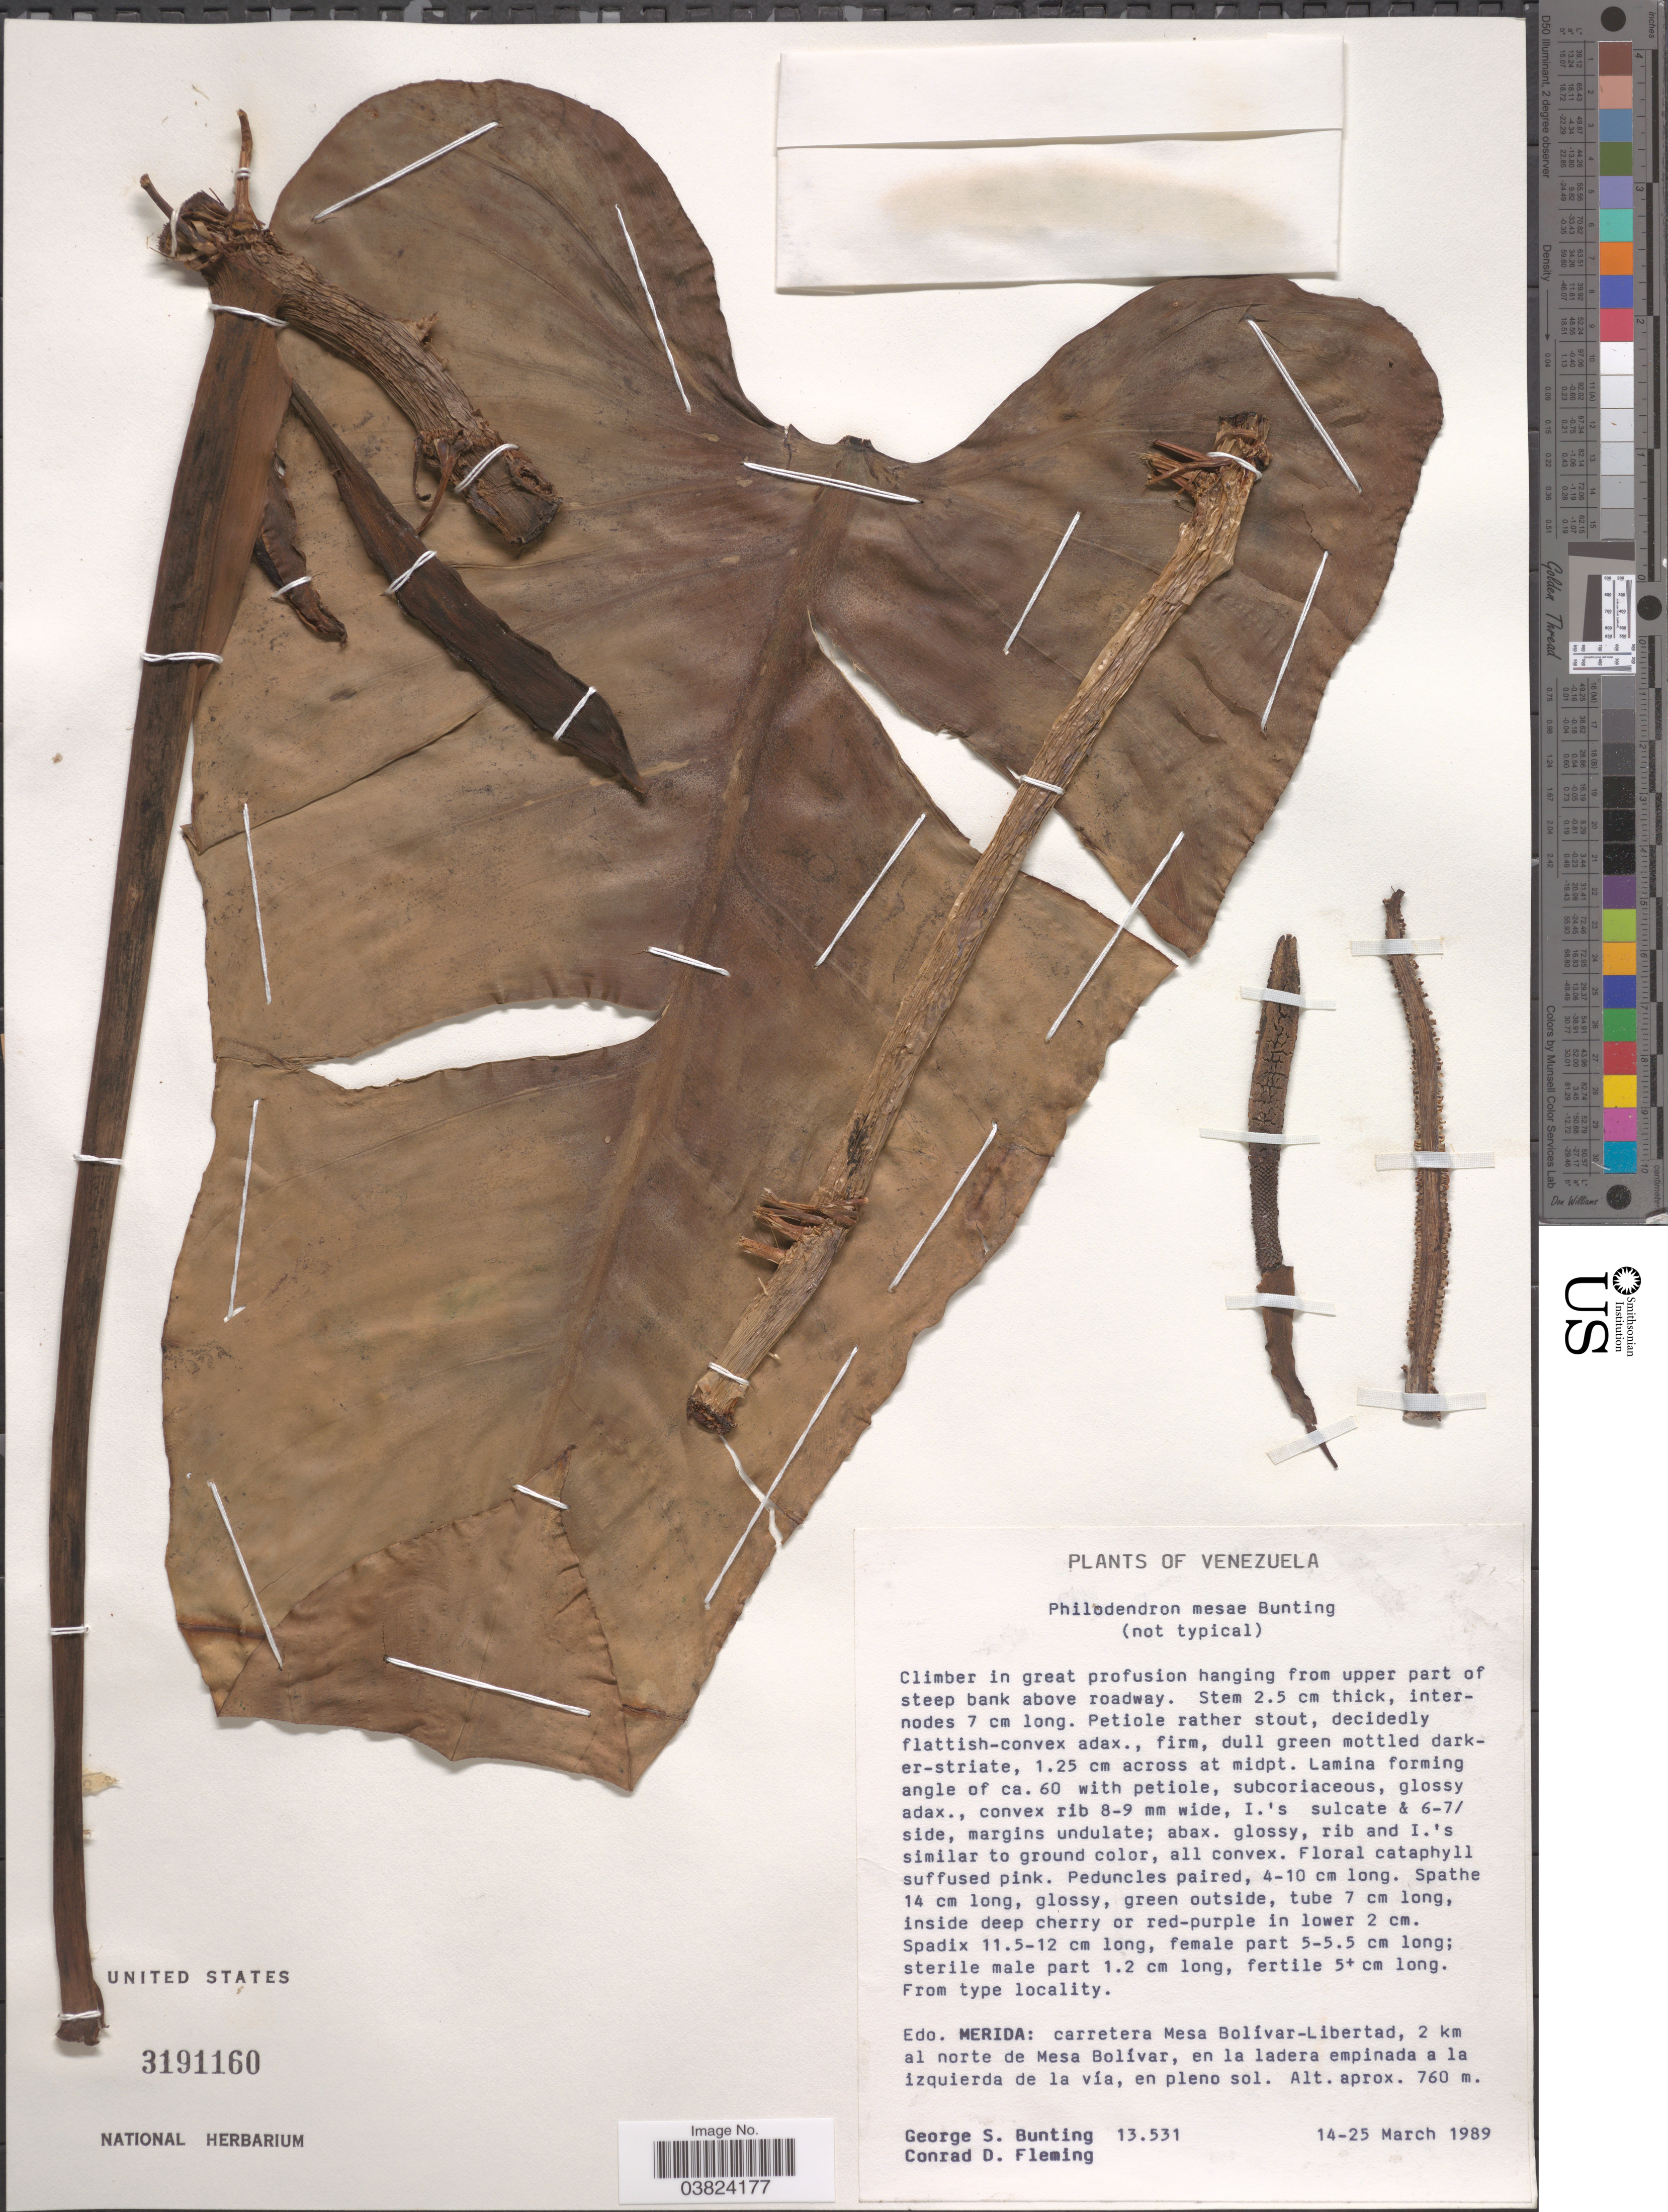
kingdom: Plantae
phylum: Tracheophyta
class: Liliopsida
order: Alismatales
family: Araceae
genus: Philodendron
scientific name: Philodendron mesae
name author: G.S. Bunting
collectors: G. S. Bunting & C. Fleming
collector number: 13531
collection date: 1989-03-14/1989-03-25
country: Venezuela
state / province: Merida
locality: Edo. Merida: carretera Mesa Bolívar-Libertad, 2 km al norte de Mesa Bolívar, en la ladera empinada a la izquierda de la vía.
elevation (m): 760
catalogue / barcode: US 3191160